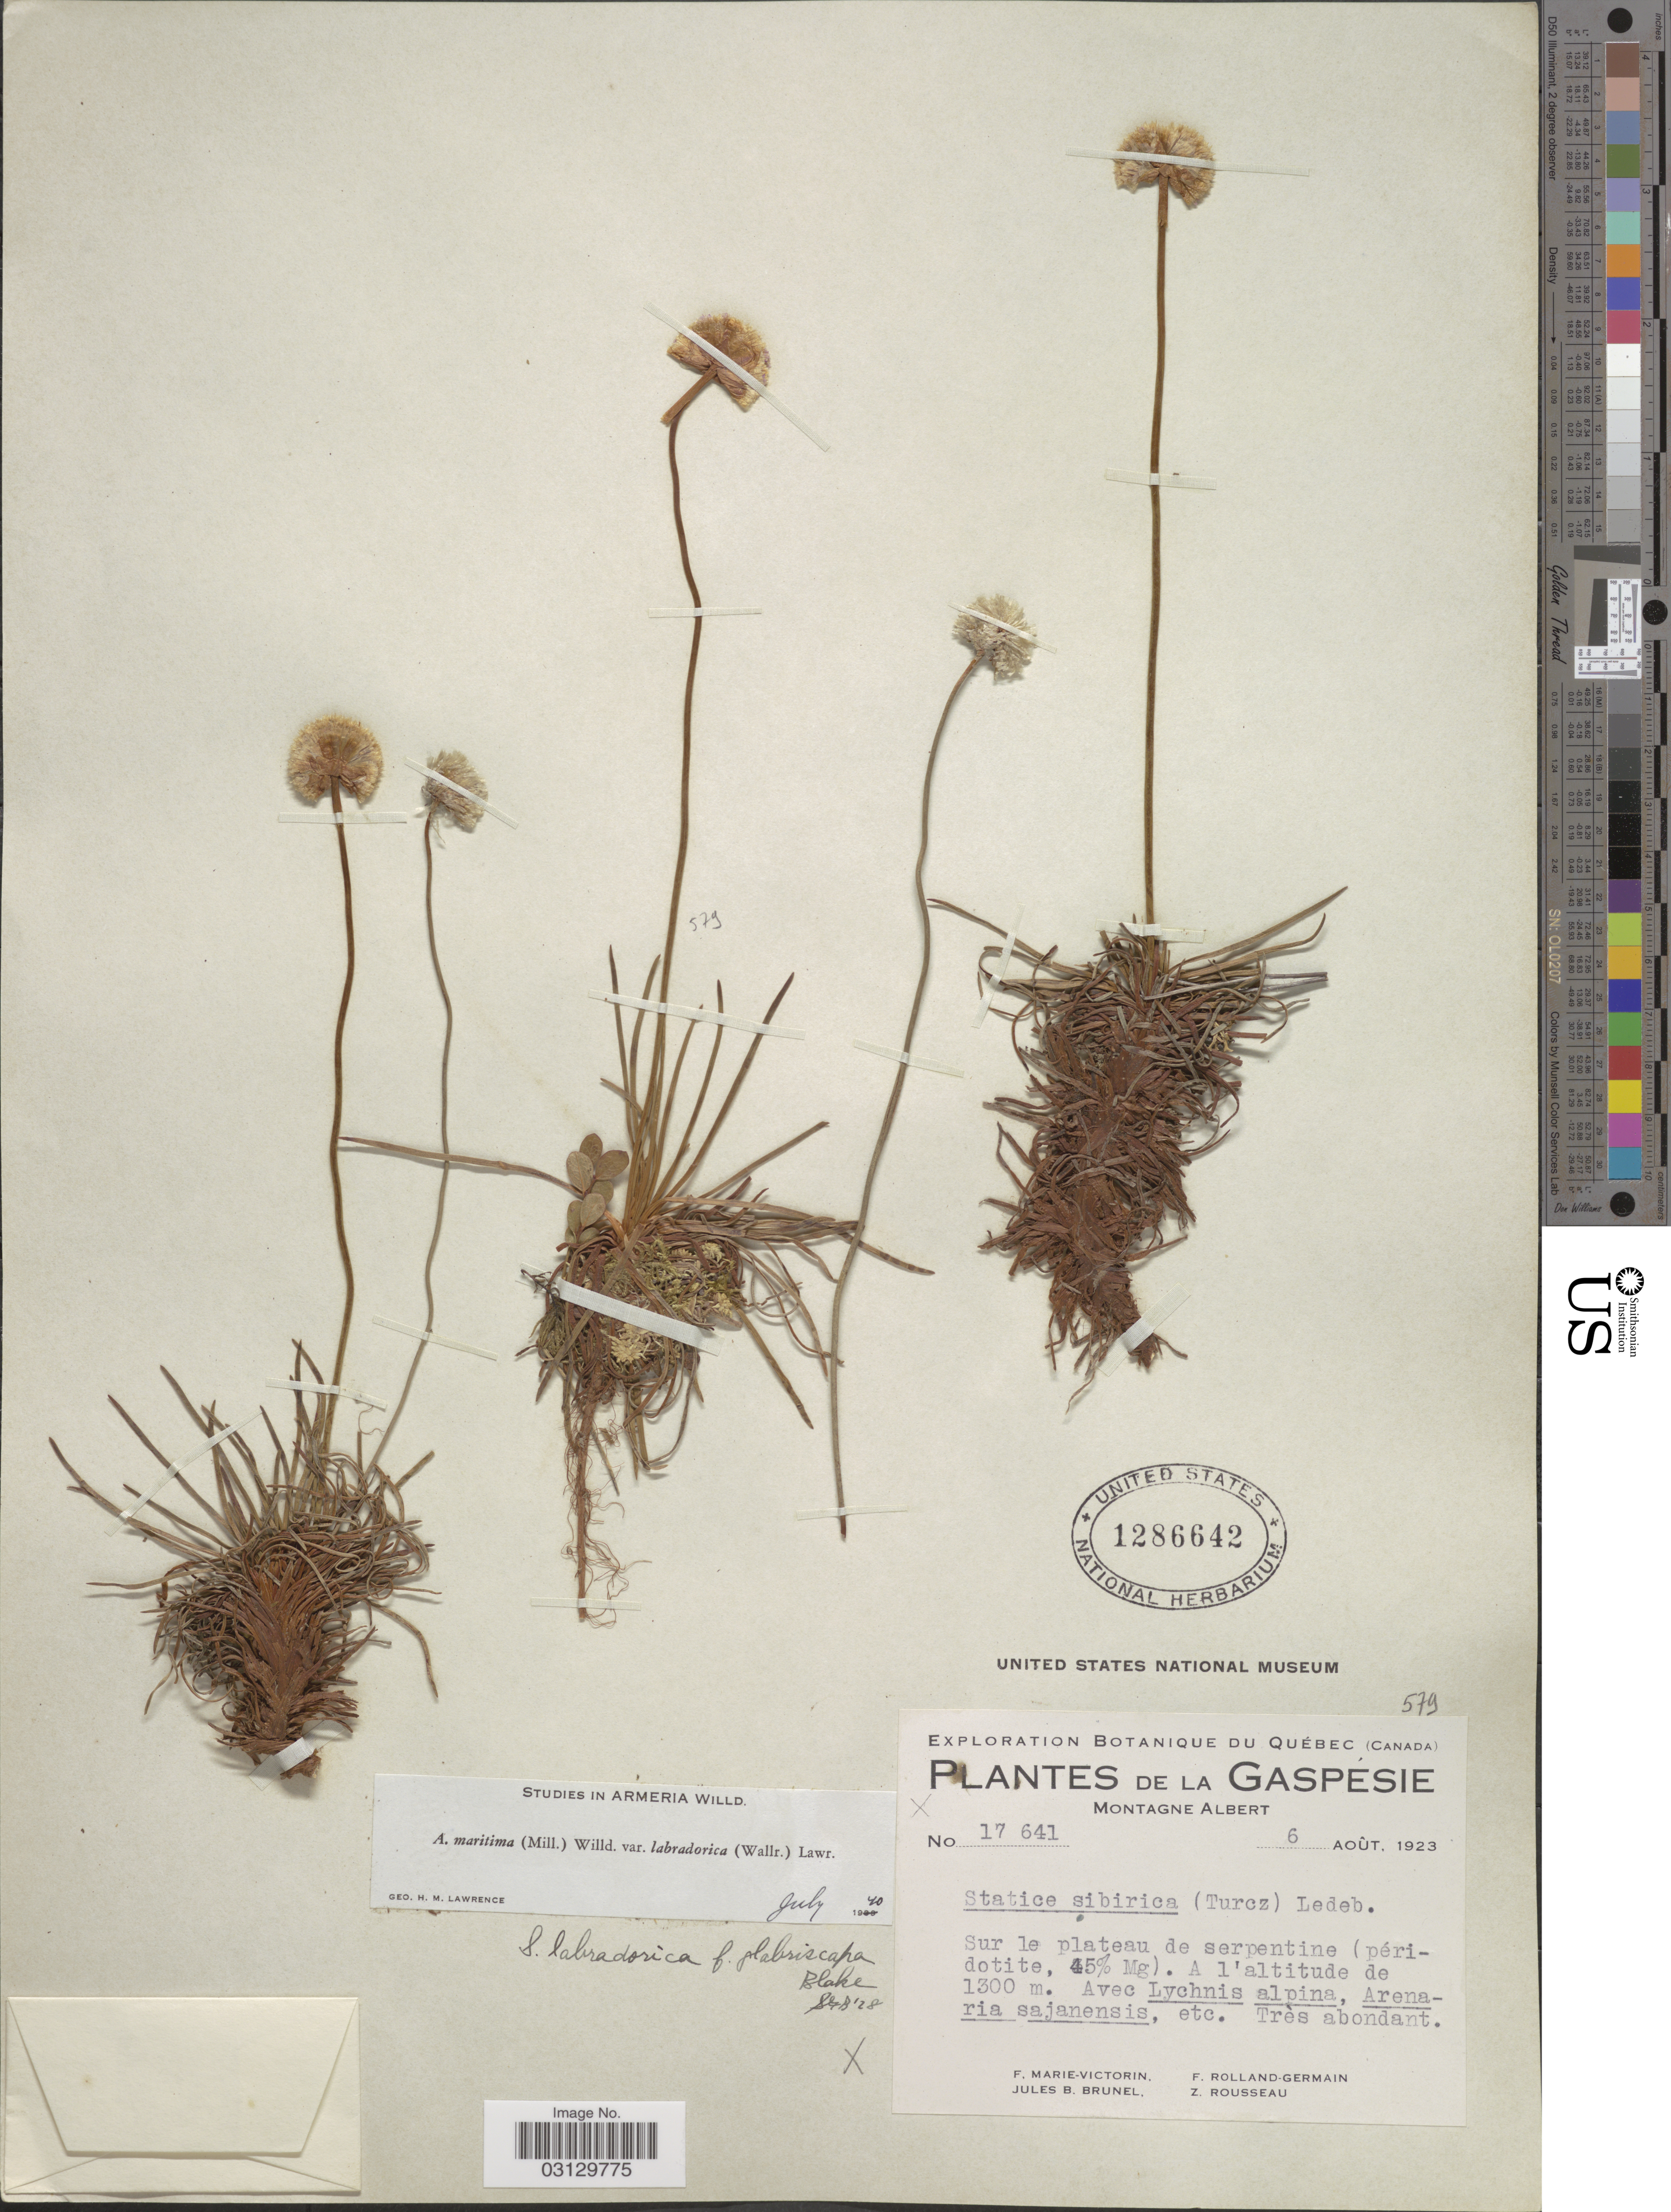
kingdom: Plantae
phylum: Tracheophyta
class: Magnoliopsida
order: Caryophyllales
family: Plumbaginaceae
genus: Armeria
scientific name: Armeria maritima subsp. sibirica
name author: (Turcz. ex Boiss.) Nyman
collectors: F. Marie-Victorin, J. Brunel, Rolland-Germain & Z. Rousseau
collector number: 17641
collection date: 1923-08-06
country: Canada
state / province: Quebec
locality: Gaspésie. Montagne Albert.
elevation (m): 1300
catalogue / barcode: US 1286642